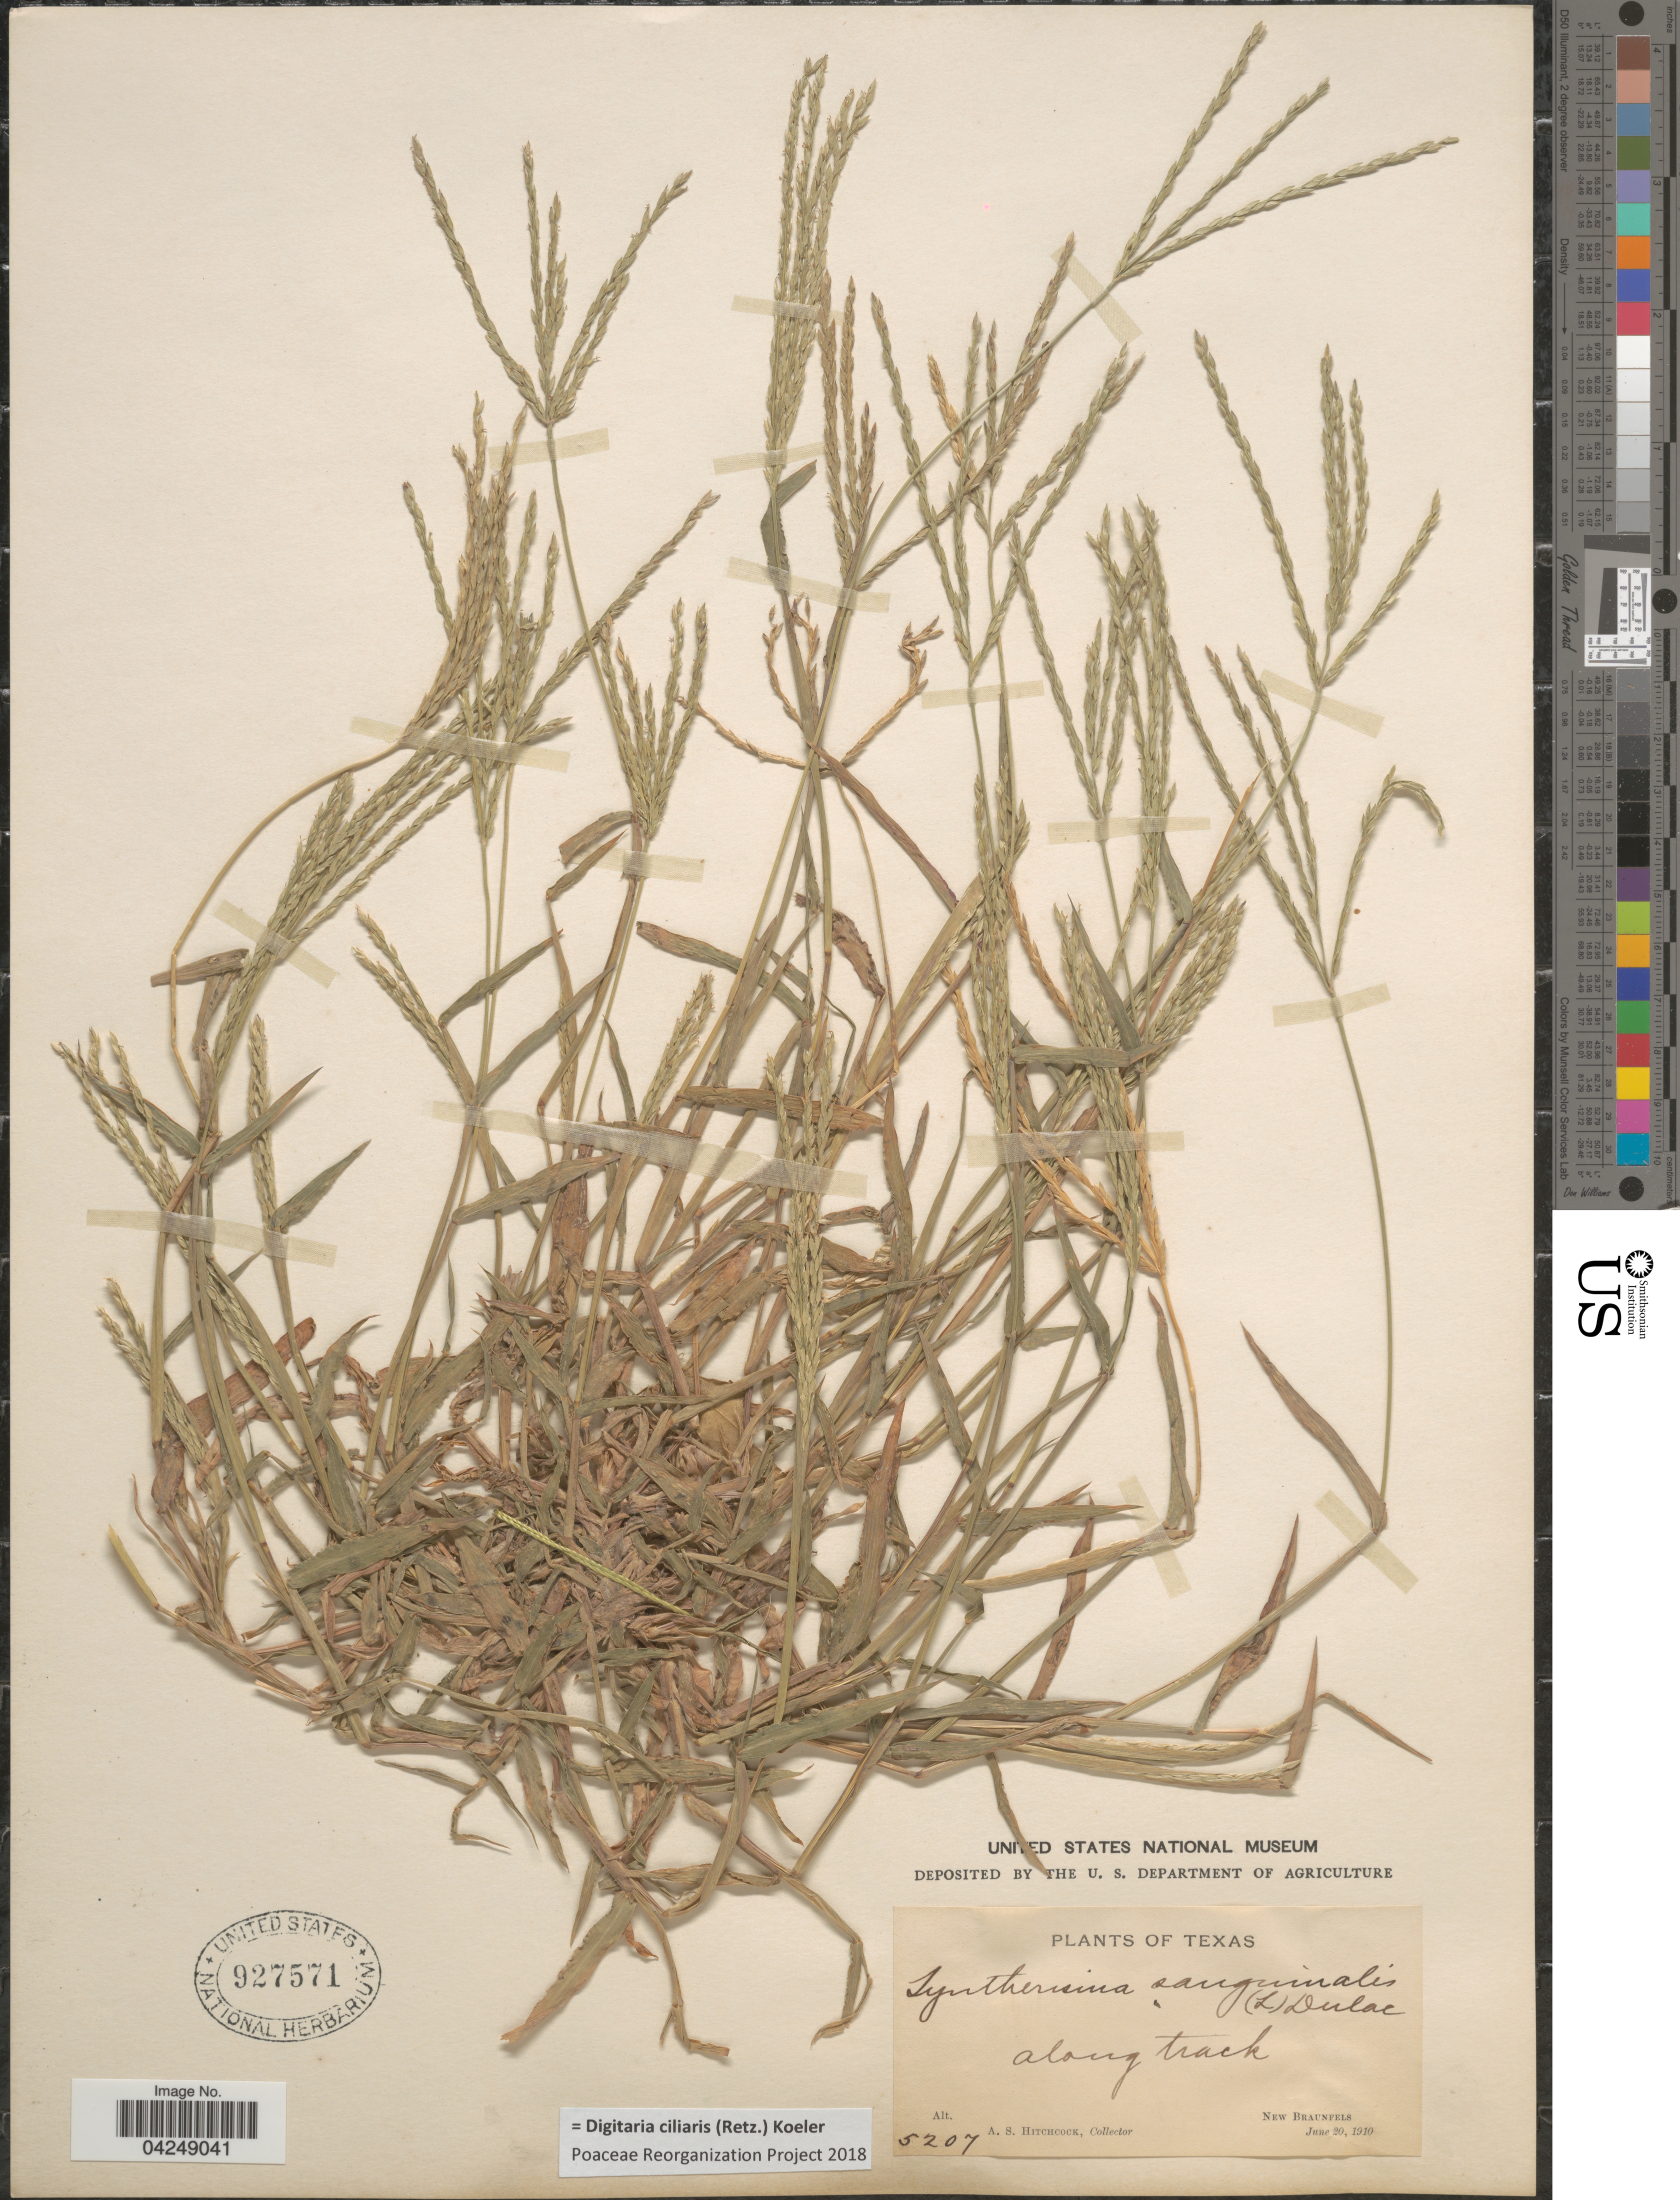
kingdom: Plantae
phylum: Tracheophyta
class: Liliopsida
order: Poales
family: Poaceae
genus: Digitaria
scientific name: Digitaria ciliaris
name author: (Retz.) Koeler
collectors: A. S. Hitchcock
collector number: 5207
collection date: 1910-06-20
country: United States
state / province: Texas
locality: Along track. New Braunfels.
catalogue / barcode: US 927571